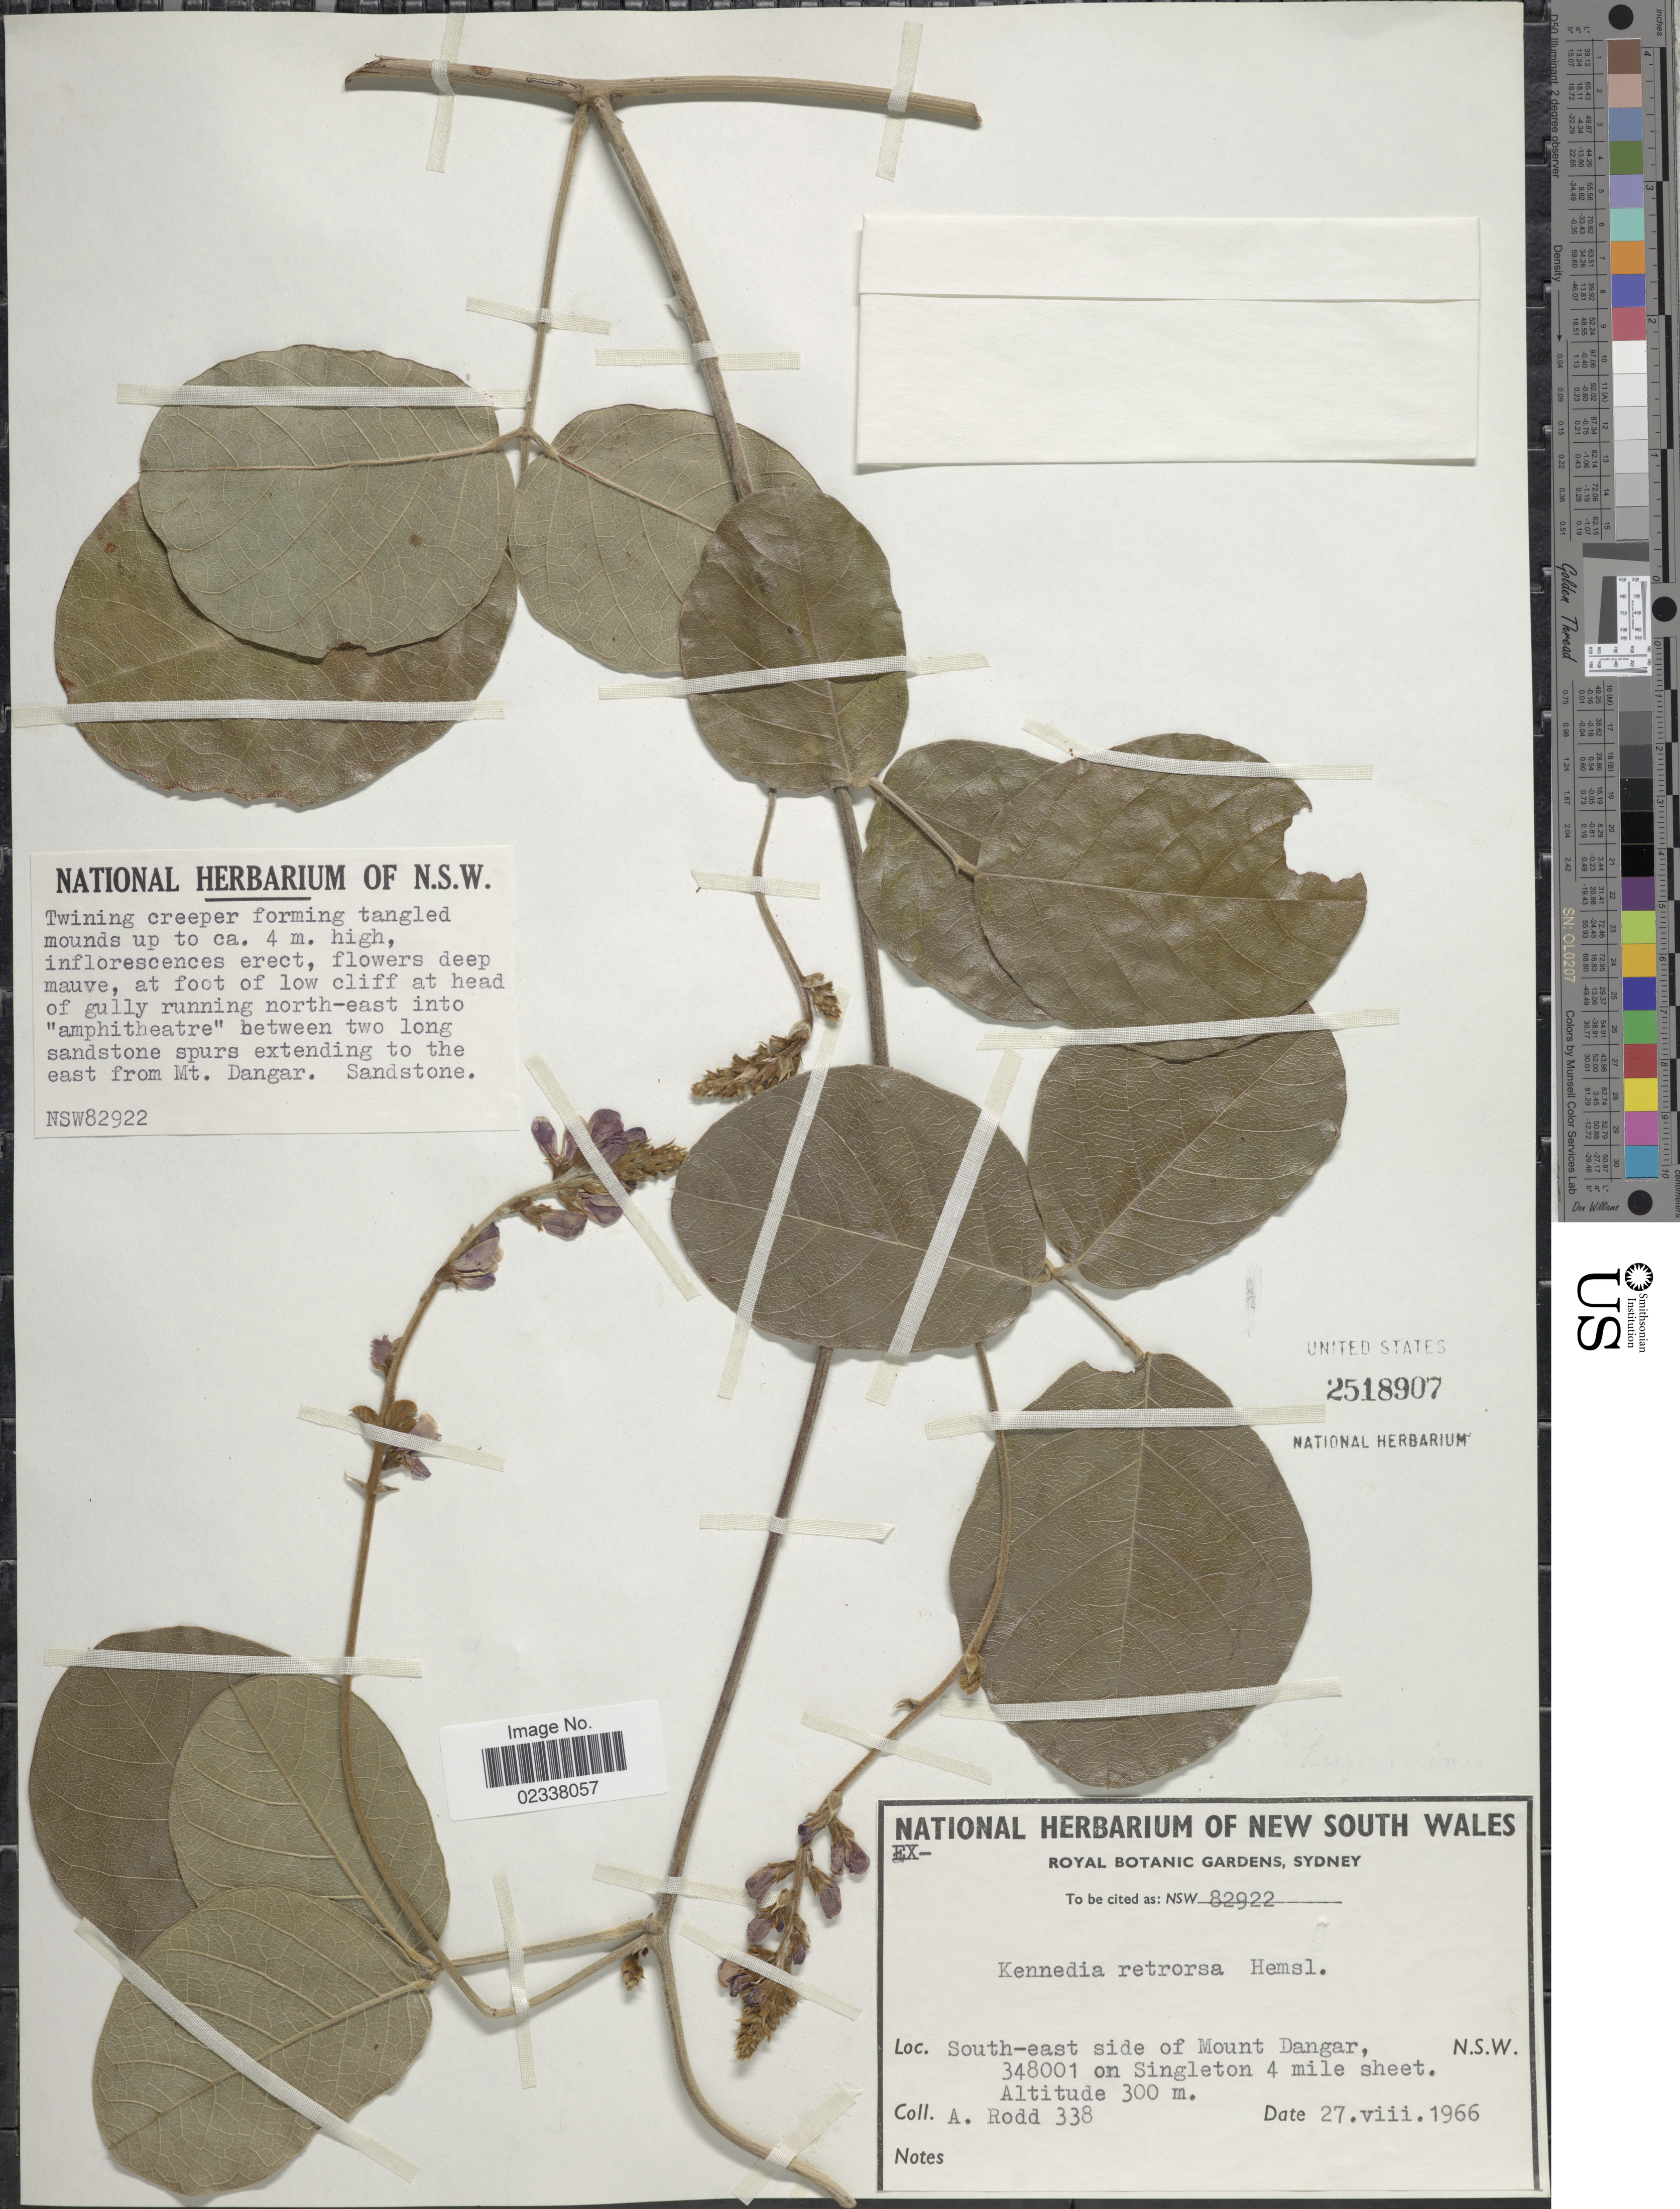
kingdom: Plantae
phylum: Tracheophyta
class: Magnoliopsida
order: Fabales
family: Fabaceae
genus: Kennedia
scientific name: Kennedia retrosa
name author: Hemsl.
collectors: A. Rodd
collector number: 338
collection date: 1966-08-27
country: Australia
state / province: New South Wales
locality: South-east side of Mount Dangar, 348001 on Singleton 4 mile sheet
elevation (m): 300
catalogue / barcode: US 2518907